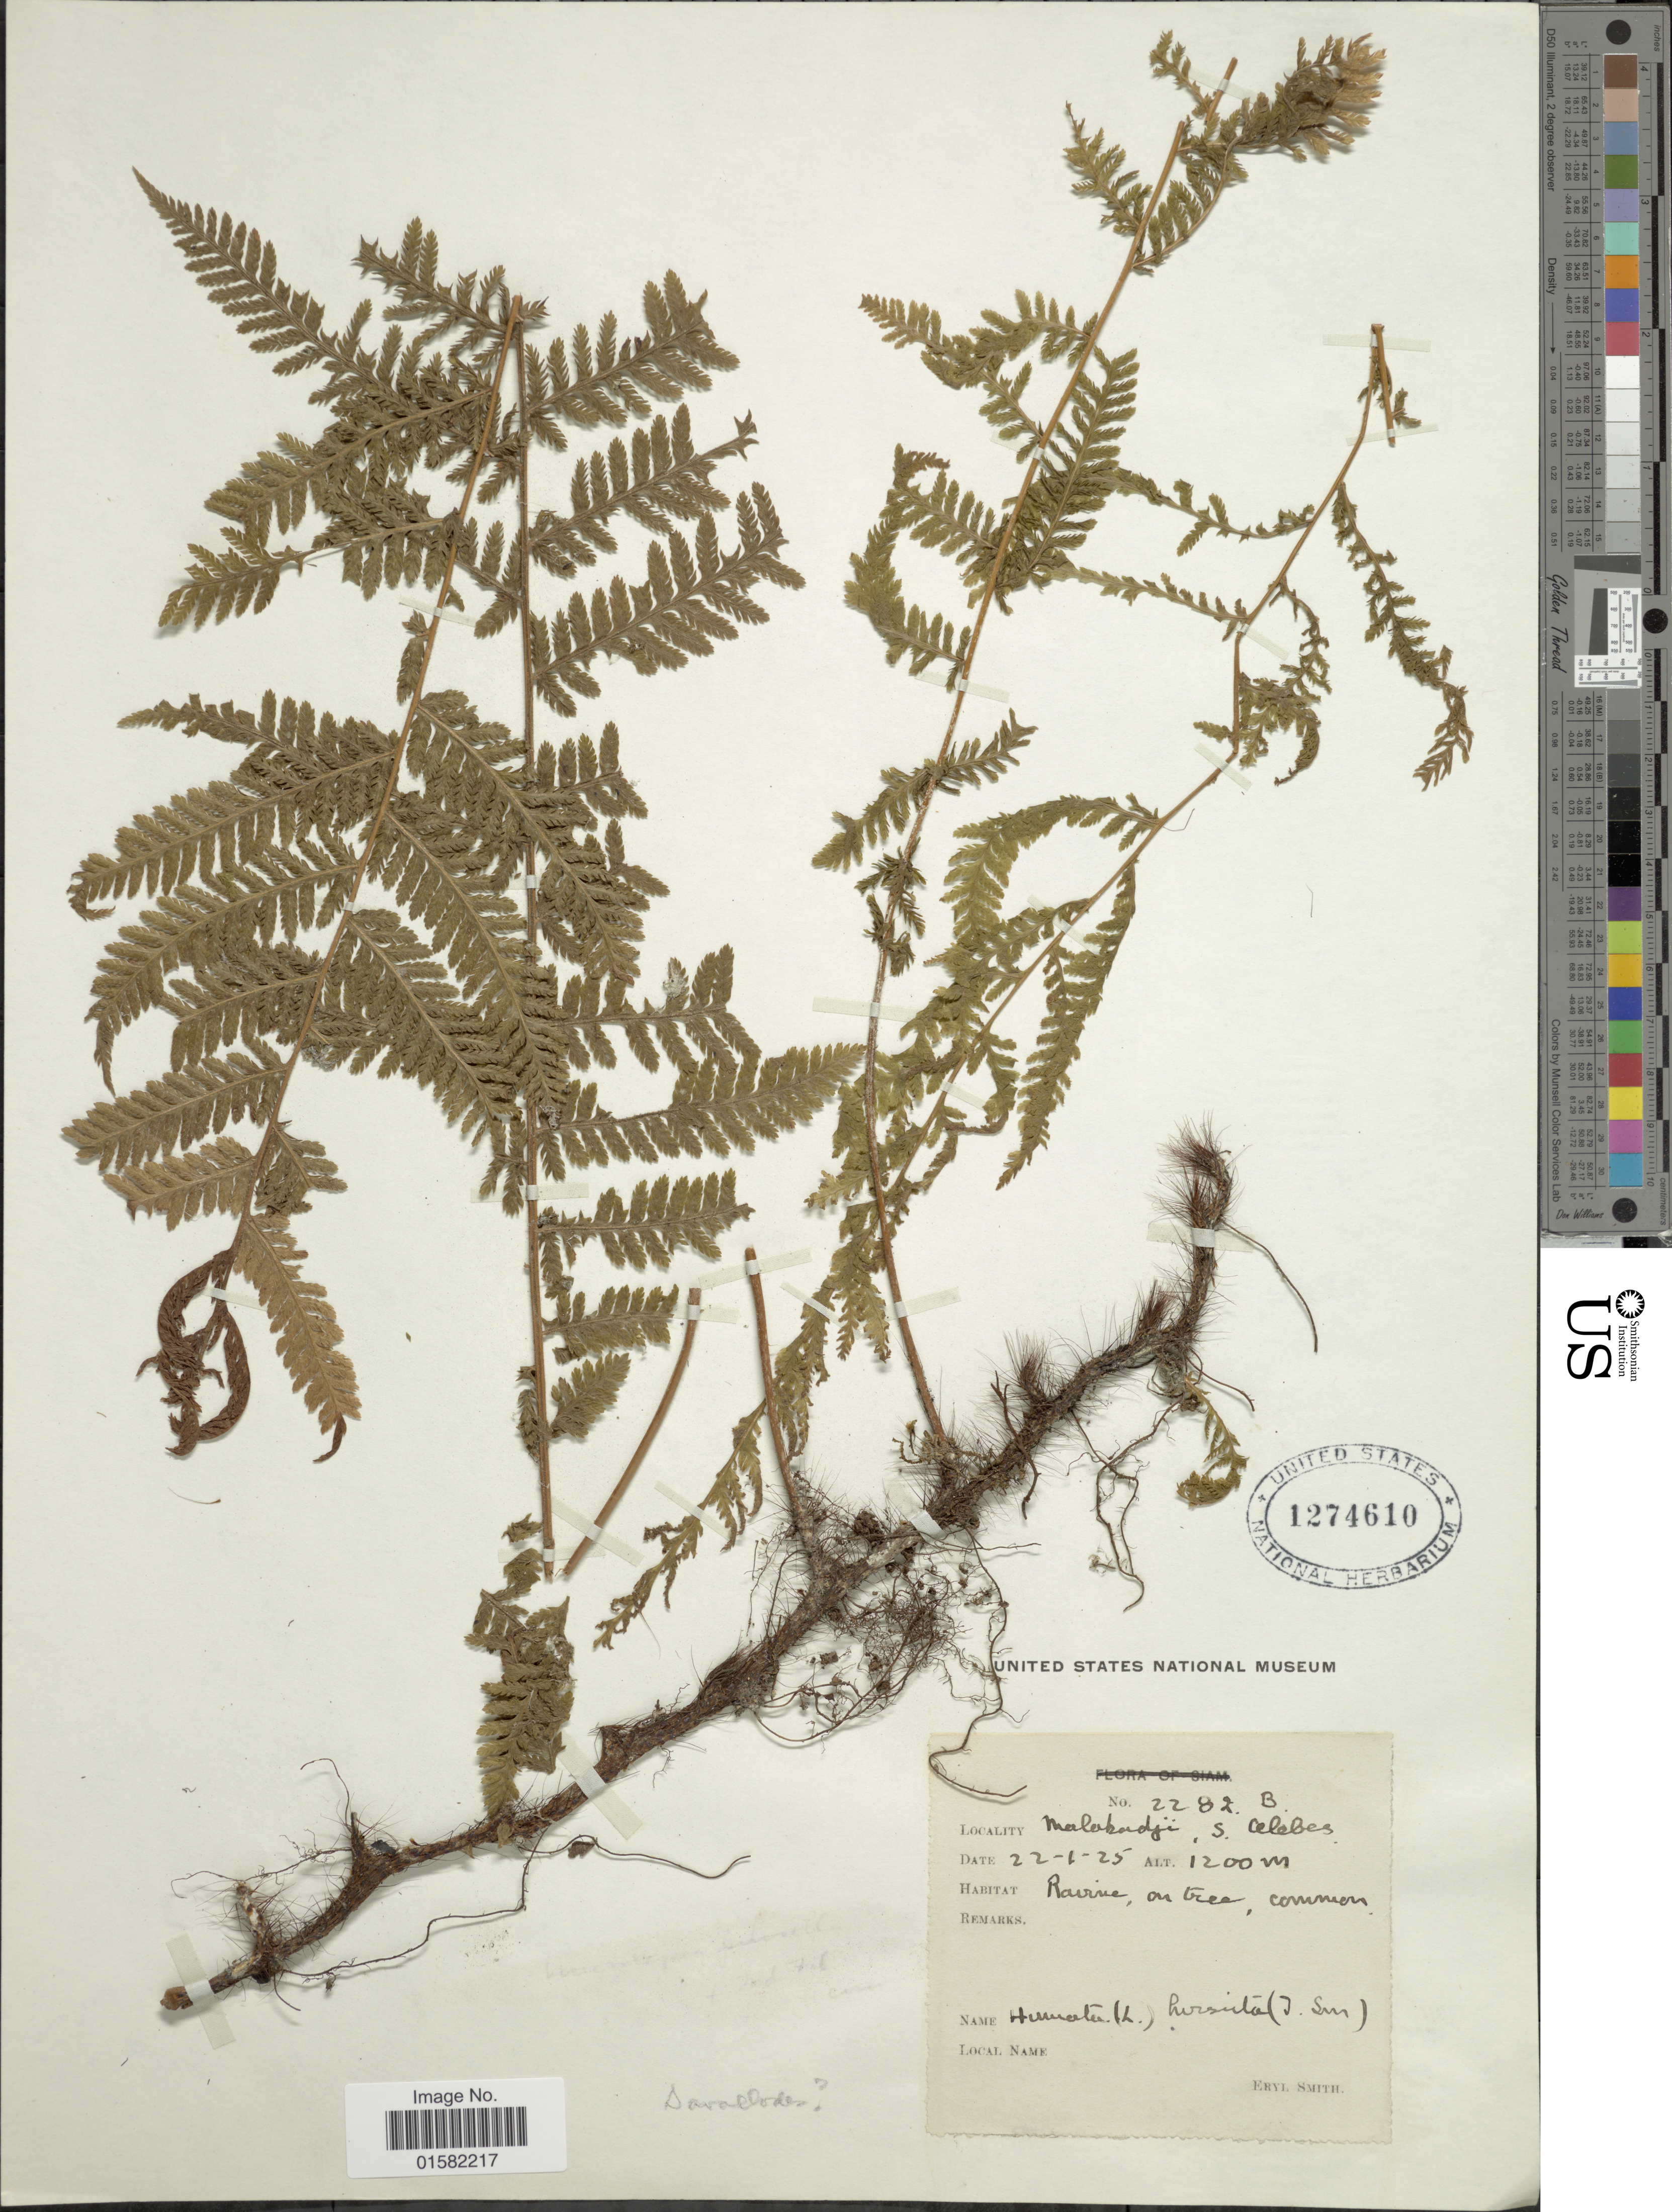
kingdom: Plantae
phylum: Tracheophyta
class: Polypodiopsida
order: Polypodiales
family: Davalliaceae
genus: Davallodes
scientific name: Davallodes sp.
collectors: C. E. Smith Jr.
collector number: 2282B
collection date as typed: Transcribed d/m/y: 22/1/25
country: Indonesia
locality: Malakadji, S. Celebes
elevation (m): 1200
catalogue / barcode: US 1274610